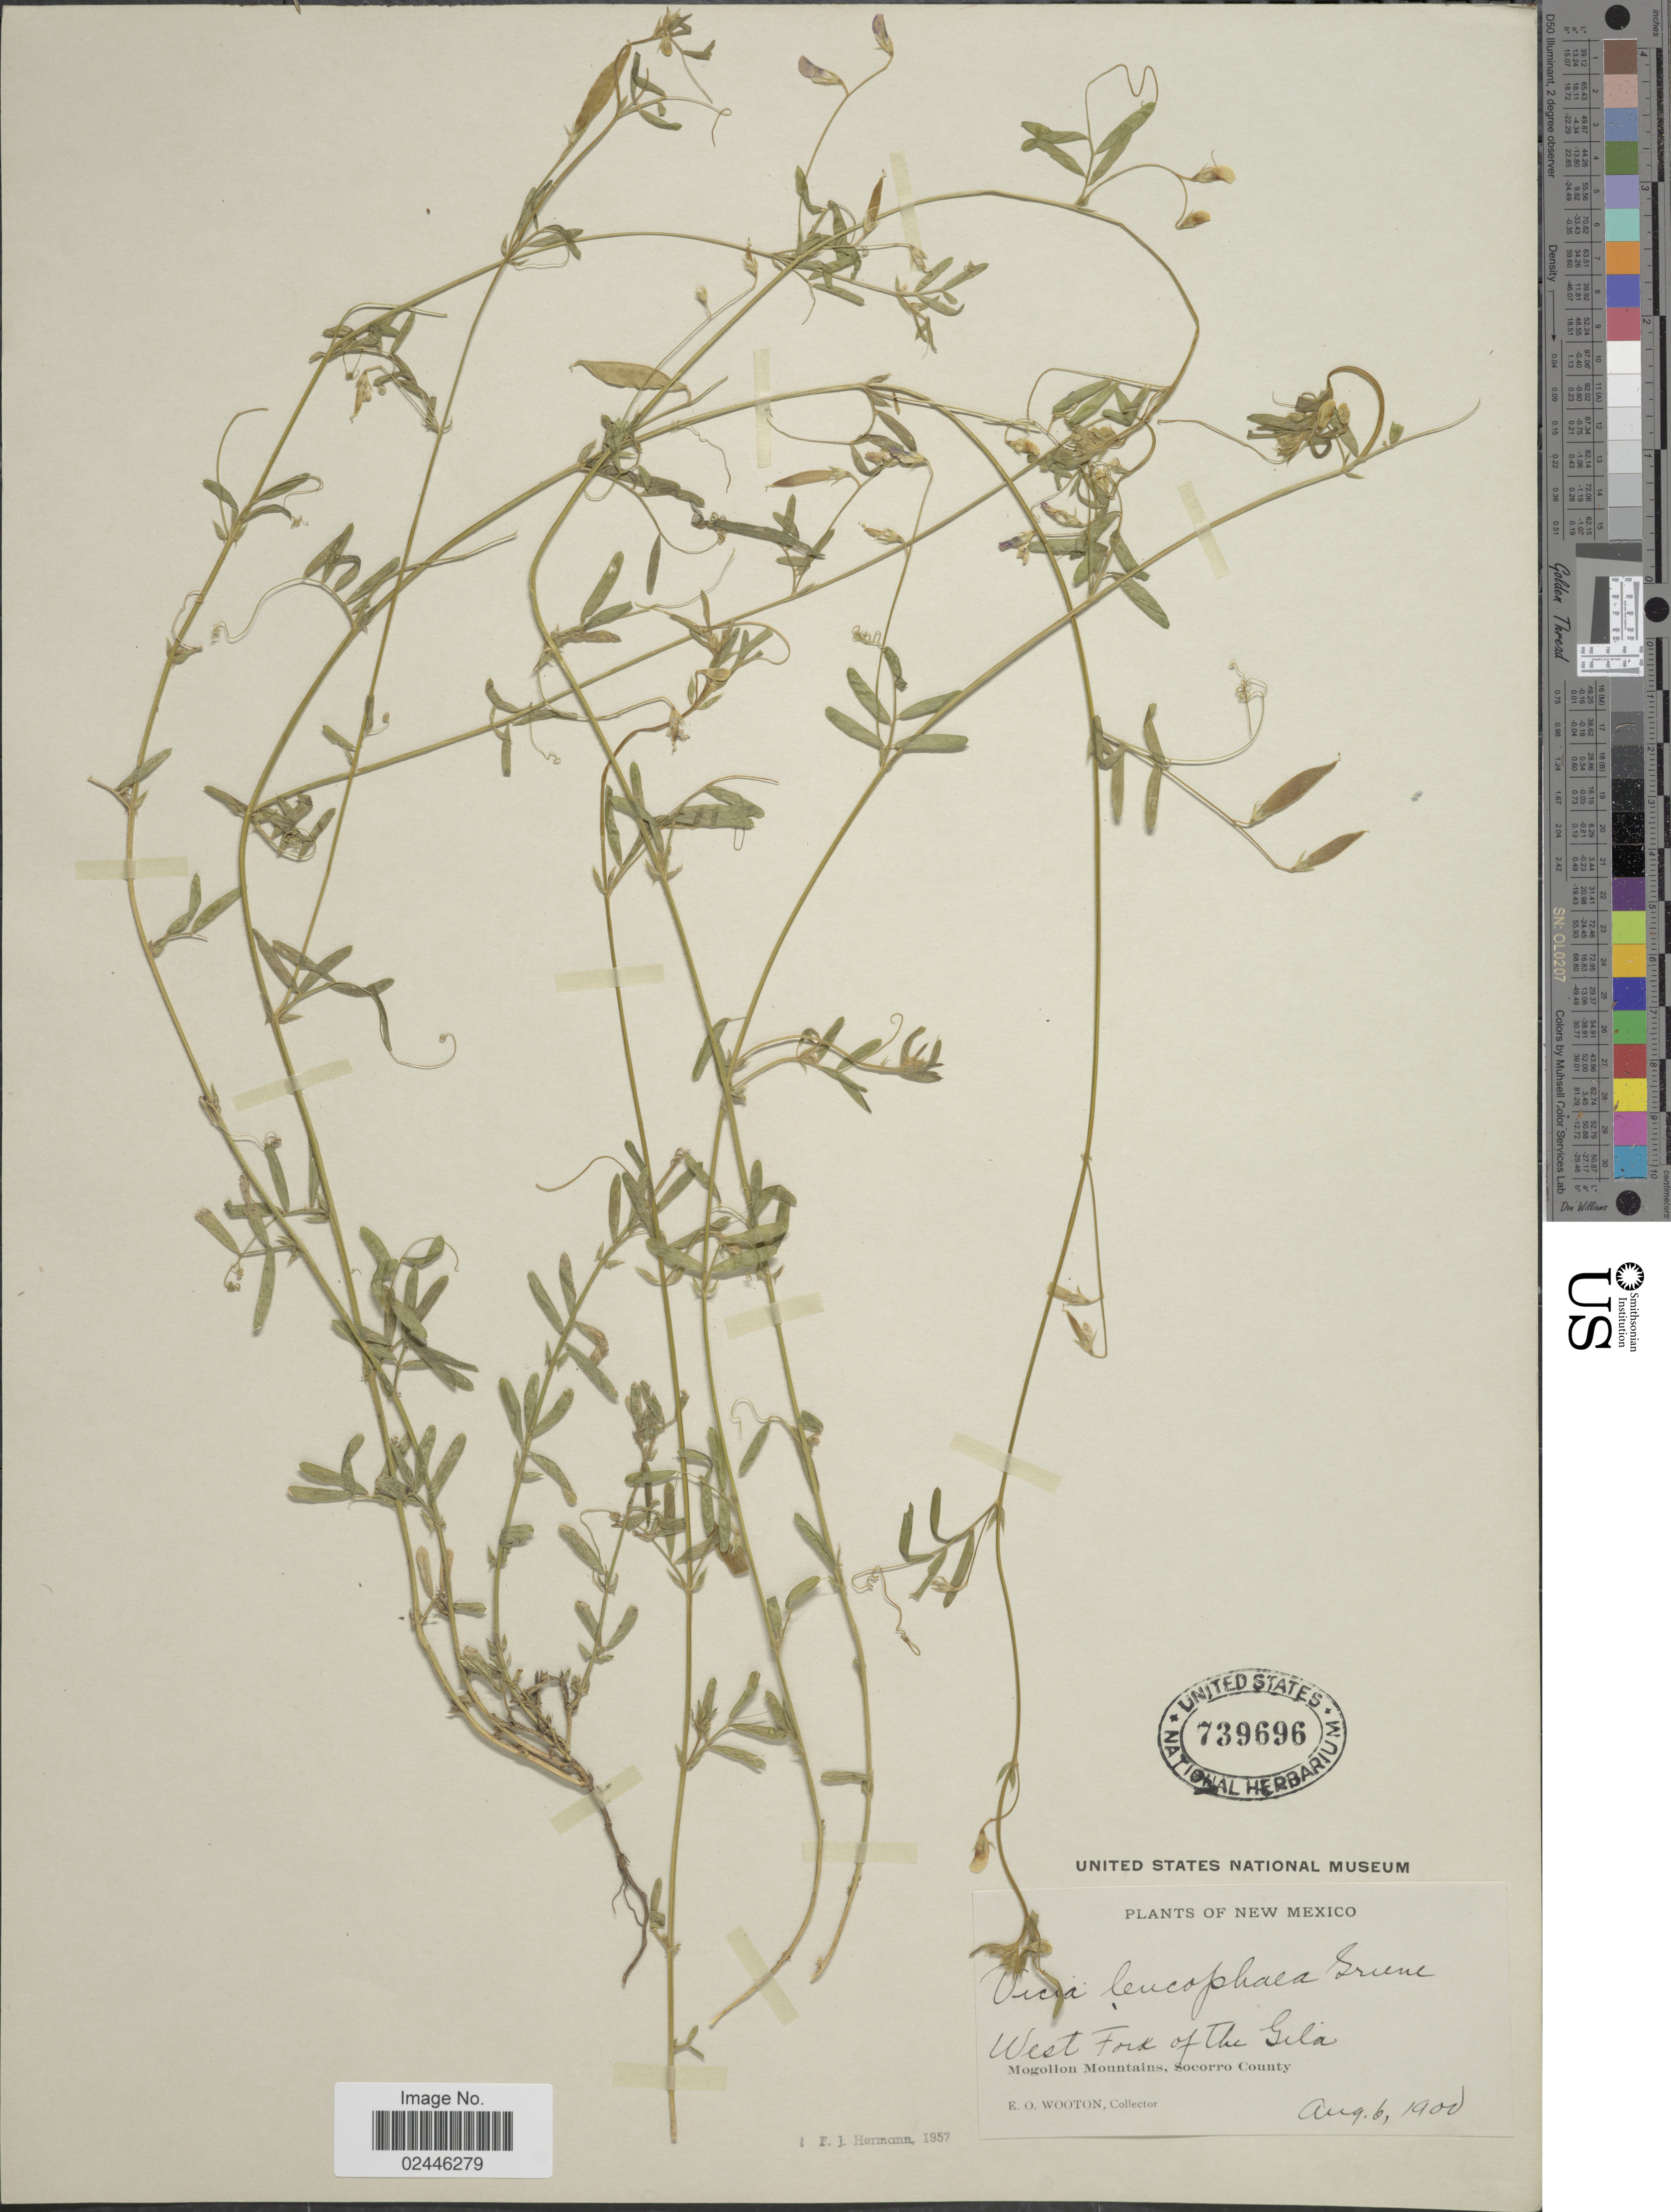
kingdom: Plantae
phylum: Tracheophyta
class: Magnoliopsida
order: Fabales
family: Fabaceae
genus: Vicia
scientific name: Vicia leucophaea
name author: Greene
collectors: E. O. Wooton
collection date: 1900-08-06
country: United States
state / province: New Mexico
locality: West Fork of the Gila. Mogollon Mountains, Socorro County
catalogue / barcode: US 739696